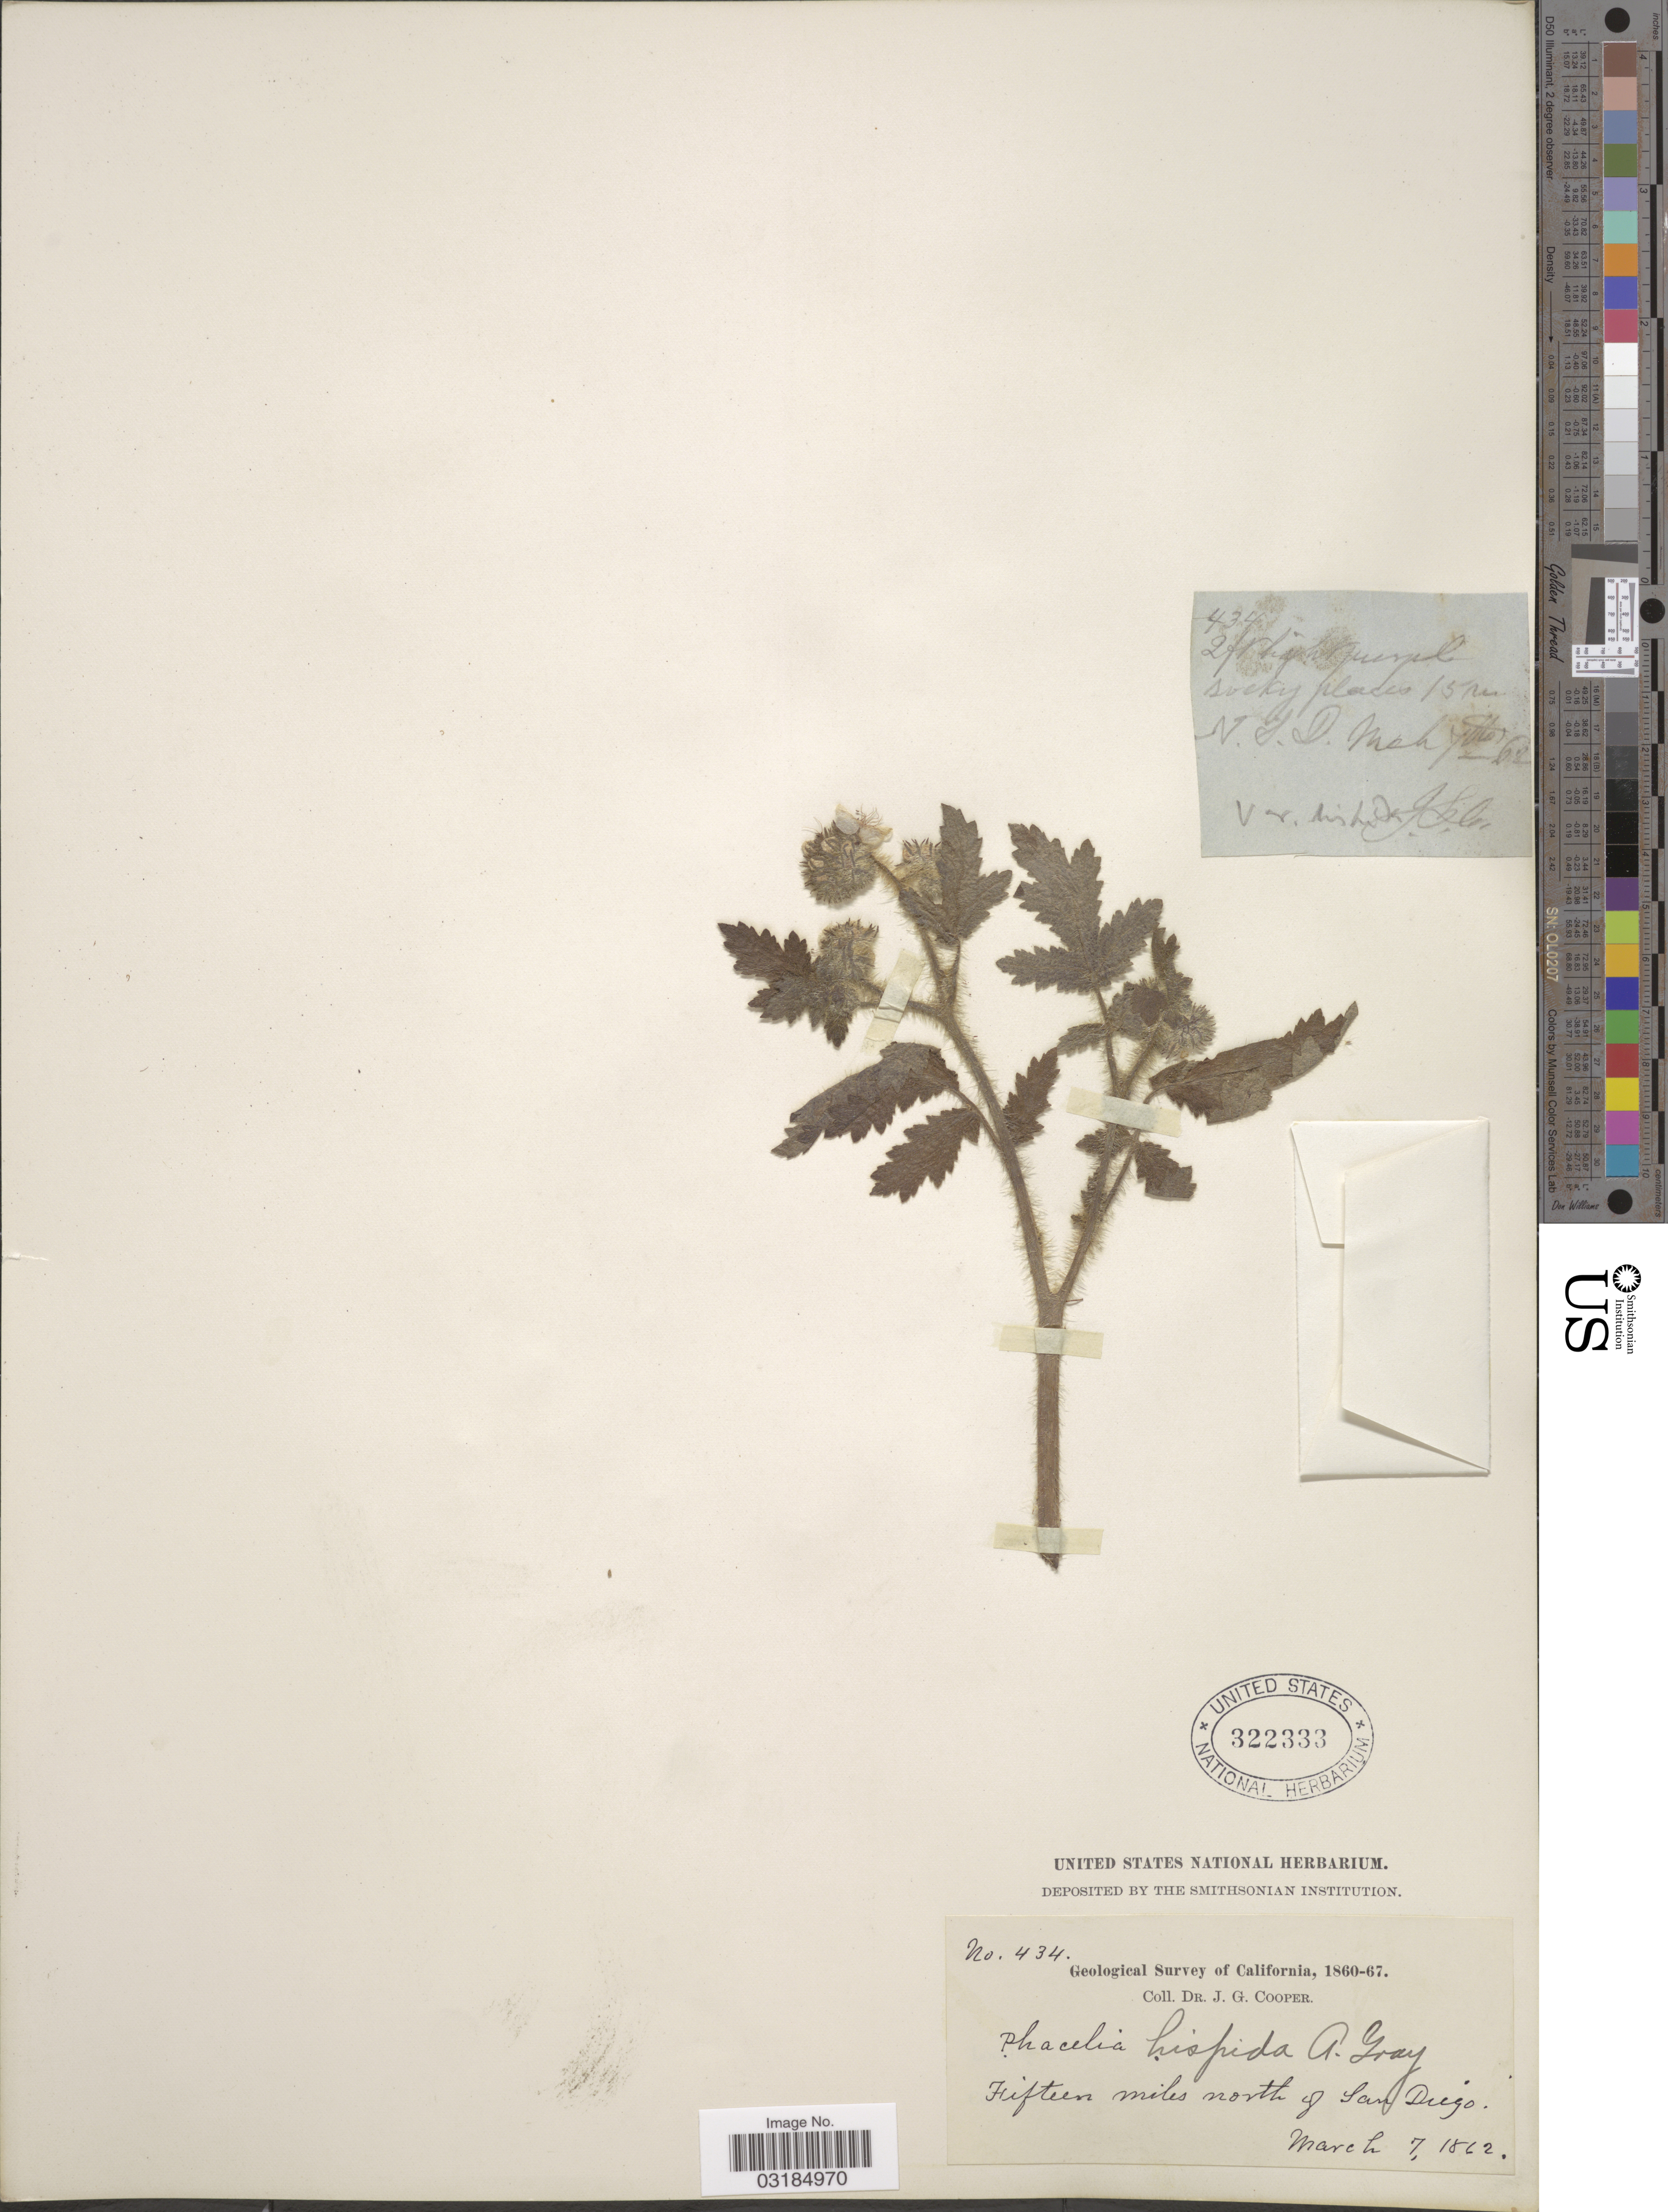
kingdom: Plantae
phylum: Tracheophyta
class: Magnoliopsida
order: Boraginales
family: Hydrophyllaceae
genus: Phacelia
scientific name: Phacelia cicutaria var. hispida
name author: (A. Gray) J.T. Howell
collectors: J. G. Cooper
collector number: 434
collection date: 1862-03-07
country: United States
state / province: California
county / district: San Diego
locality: Fifteen miles north of San Diego.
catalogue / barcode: US 322333